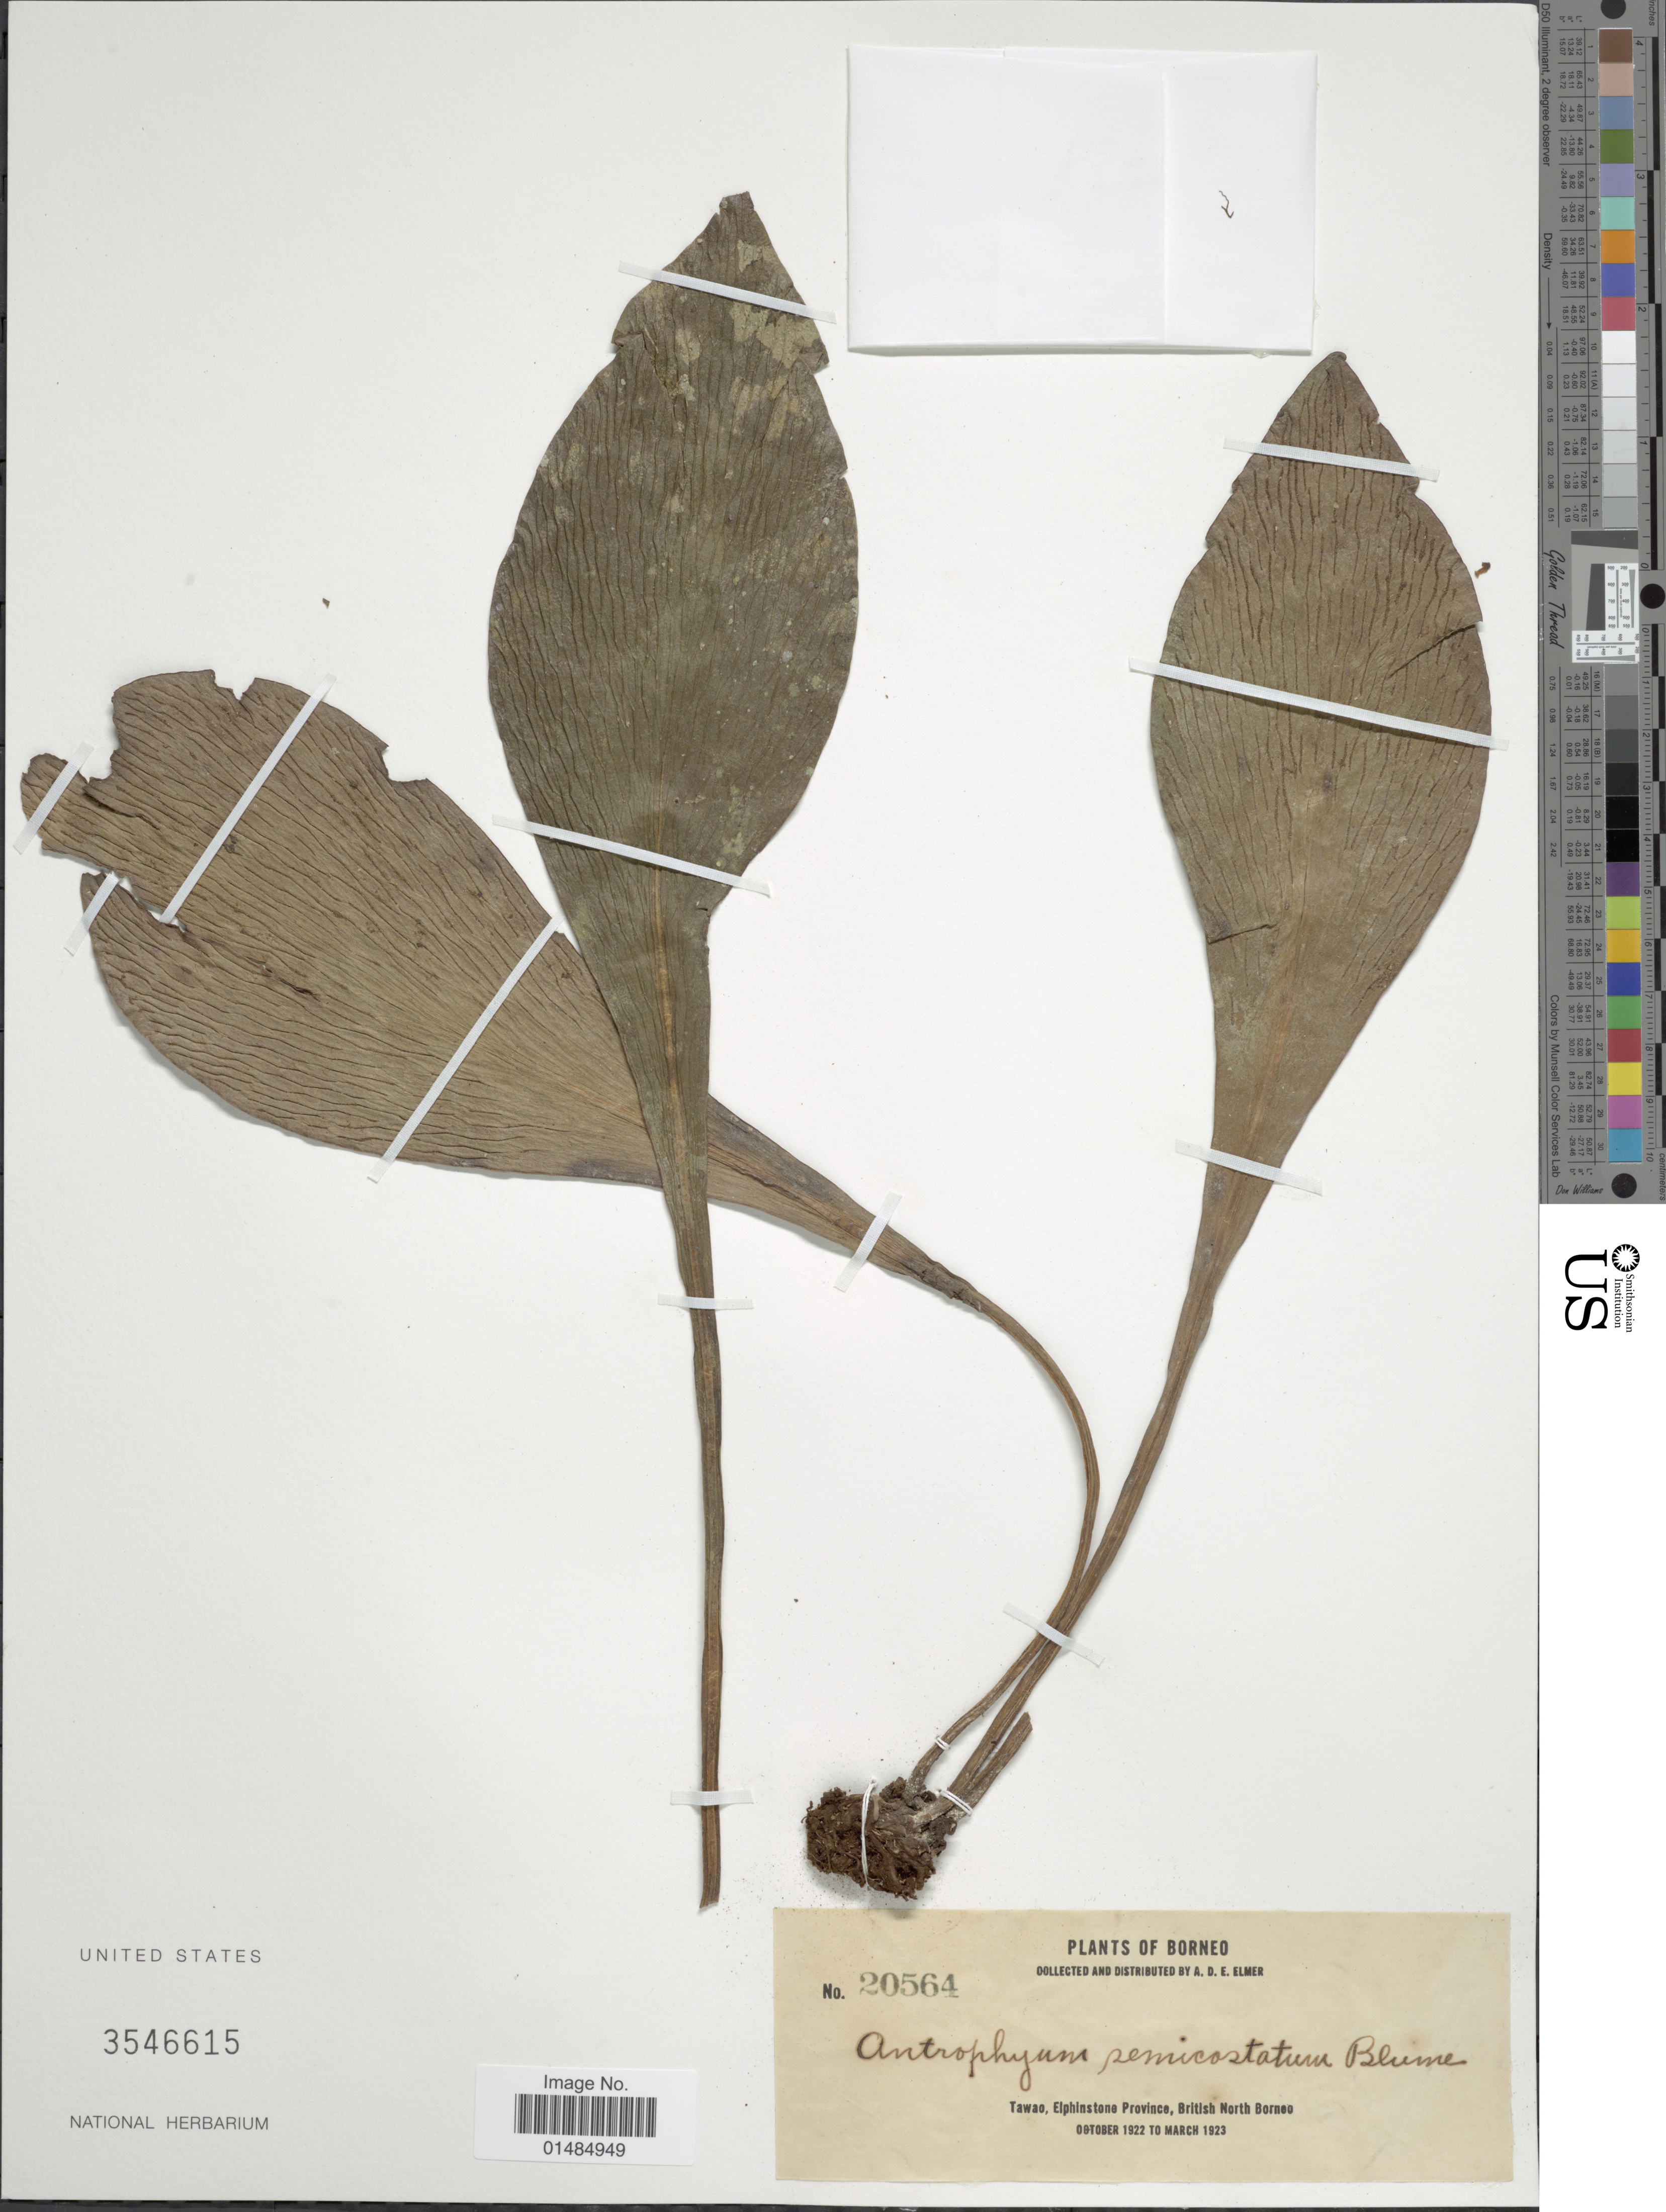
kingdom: Plantae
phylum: Tracheophyta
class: Polypodiopsida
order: Polypodiales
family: Pteridaceae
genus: Antrophyum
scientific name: Antrophyum semicostatum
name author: Blume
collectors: A. D. E. Elmer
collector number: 20564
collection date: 1922-10/1923-03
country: Malaysia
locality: Borneo, Tawao, Elphinstone Province, British North Borneo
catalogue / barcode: US 3546615